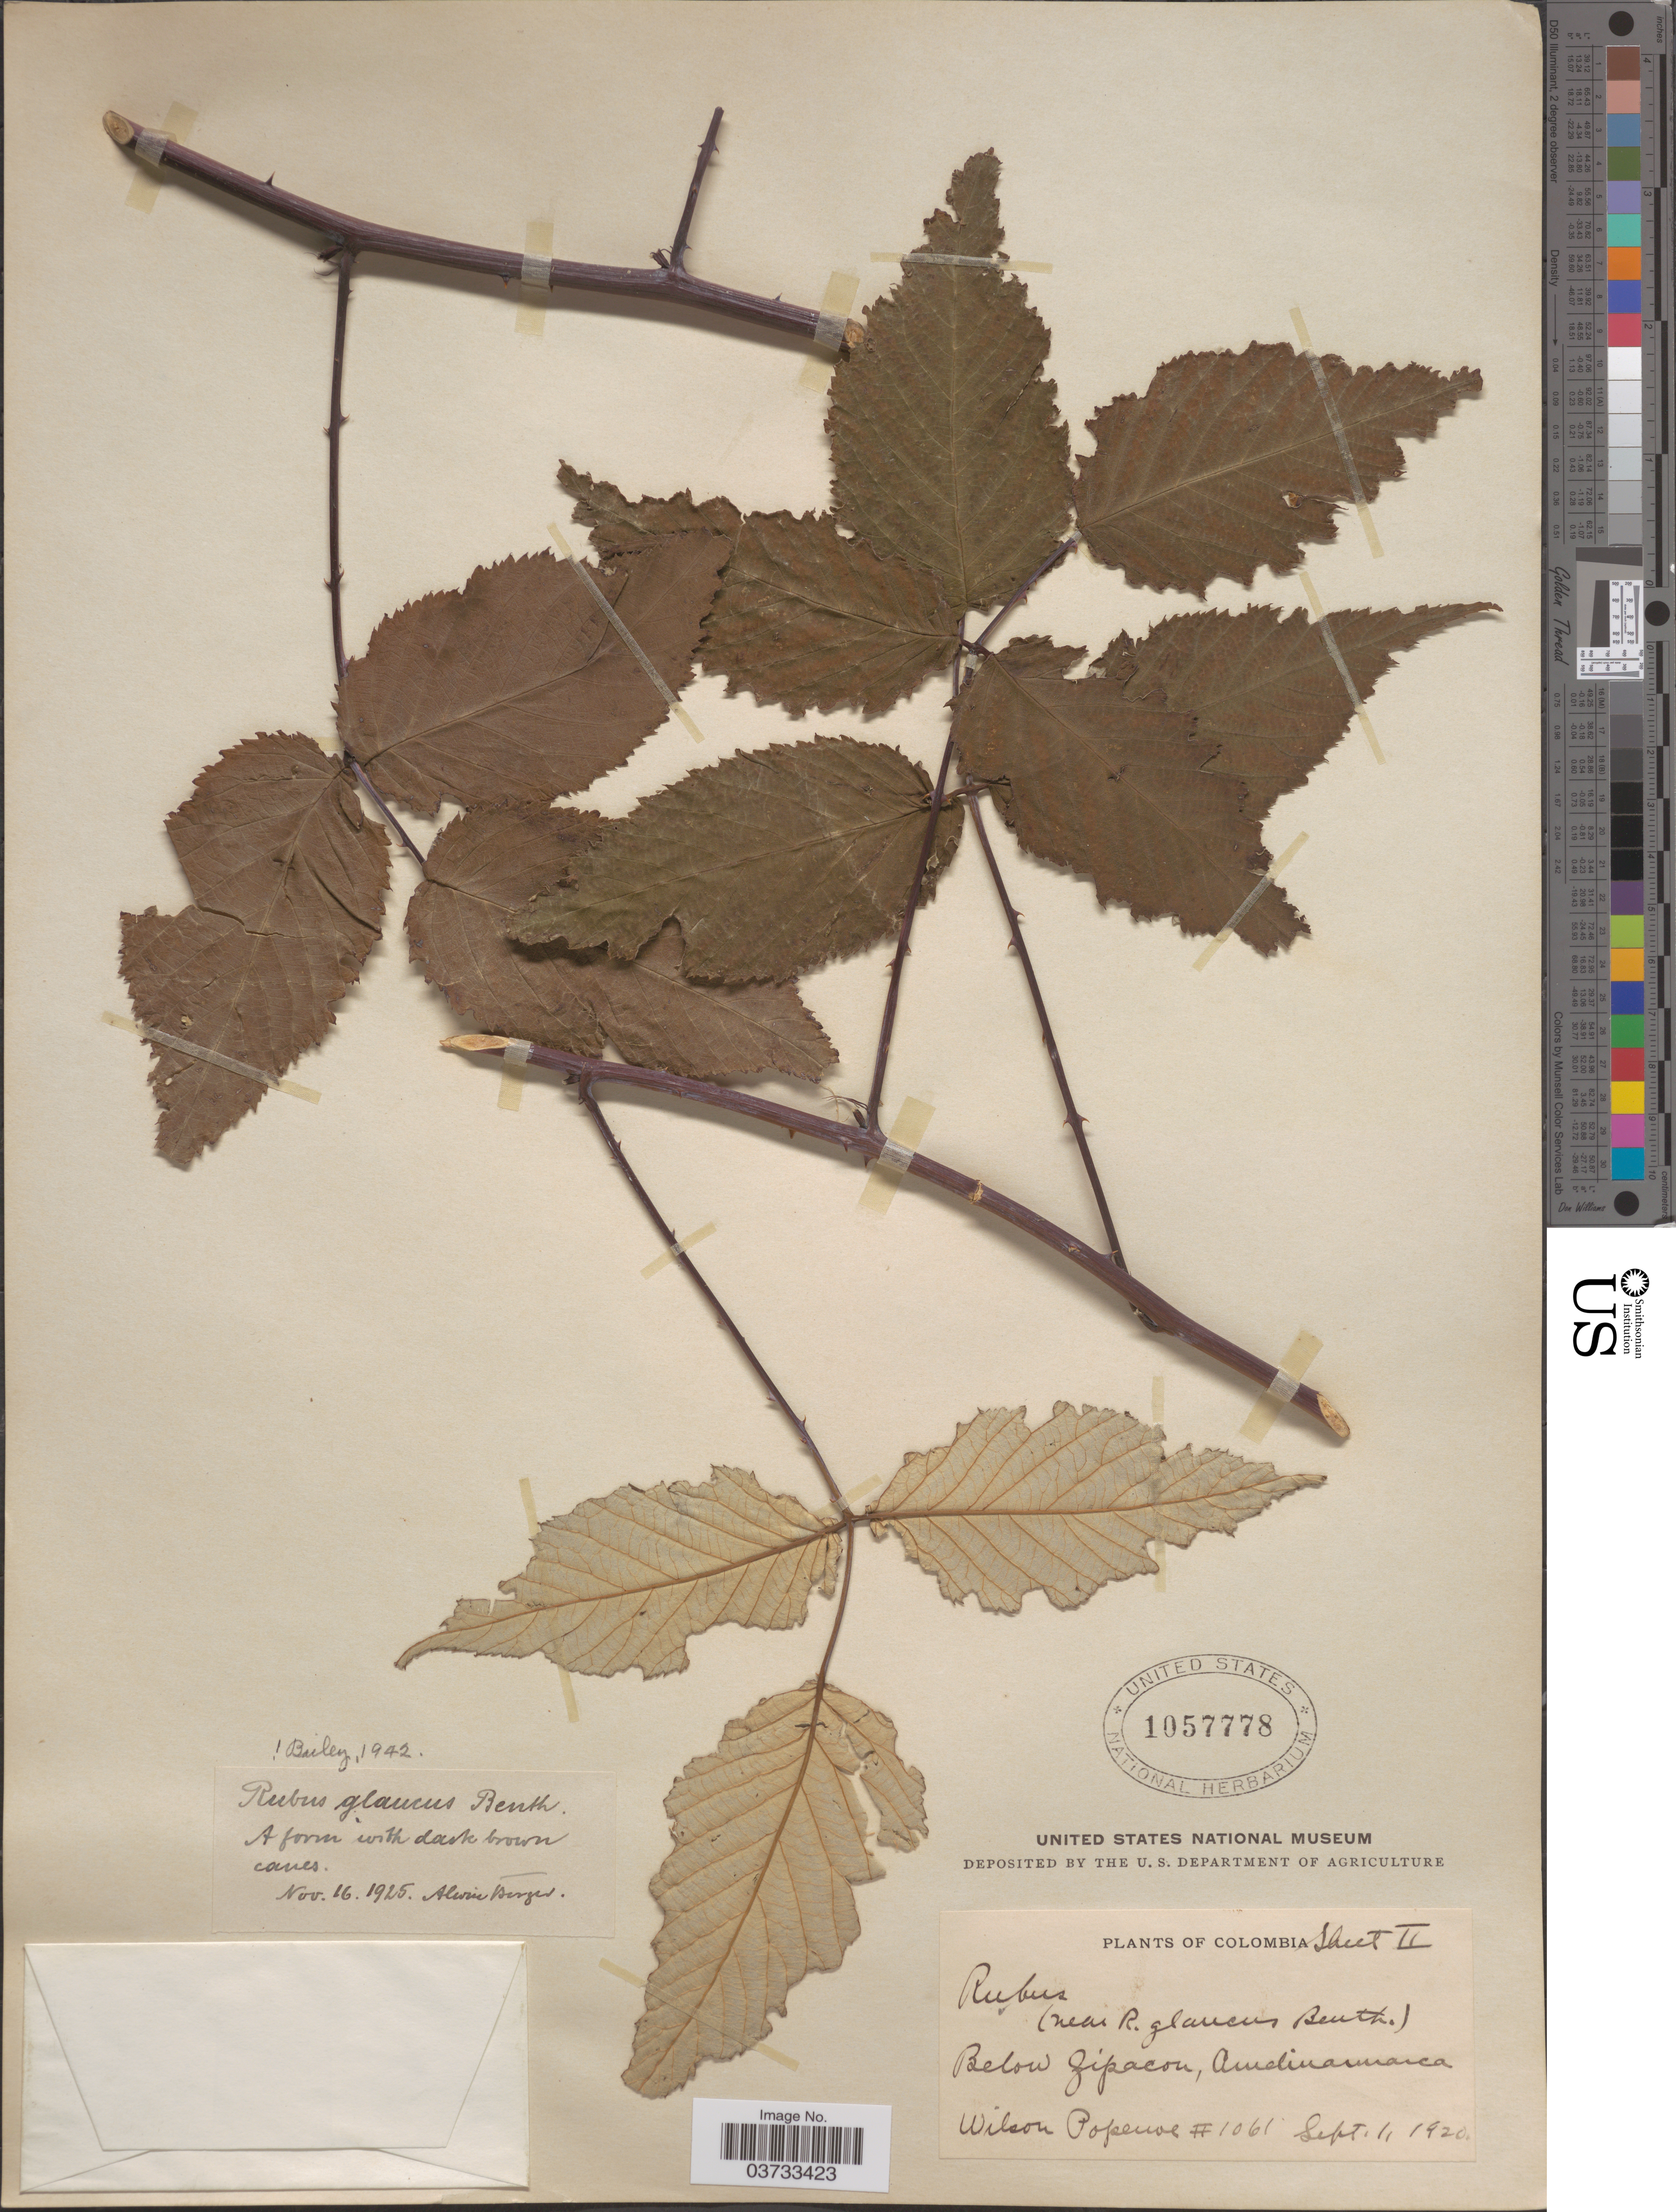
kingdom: Plantae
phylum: Tracheophyta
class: Magnoliopsida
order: Rosales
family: Rosaceae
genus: Rubus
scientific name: Rubus glaucus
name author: Benth.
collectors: F. Popenoe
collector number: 1061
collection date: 1920-09-01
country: Colombia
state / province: Cundinamarca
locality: Below Zipacon.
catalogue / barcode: US 1057778